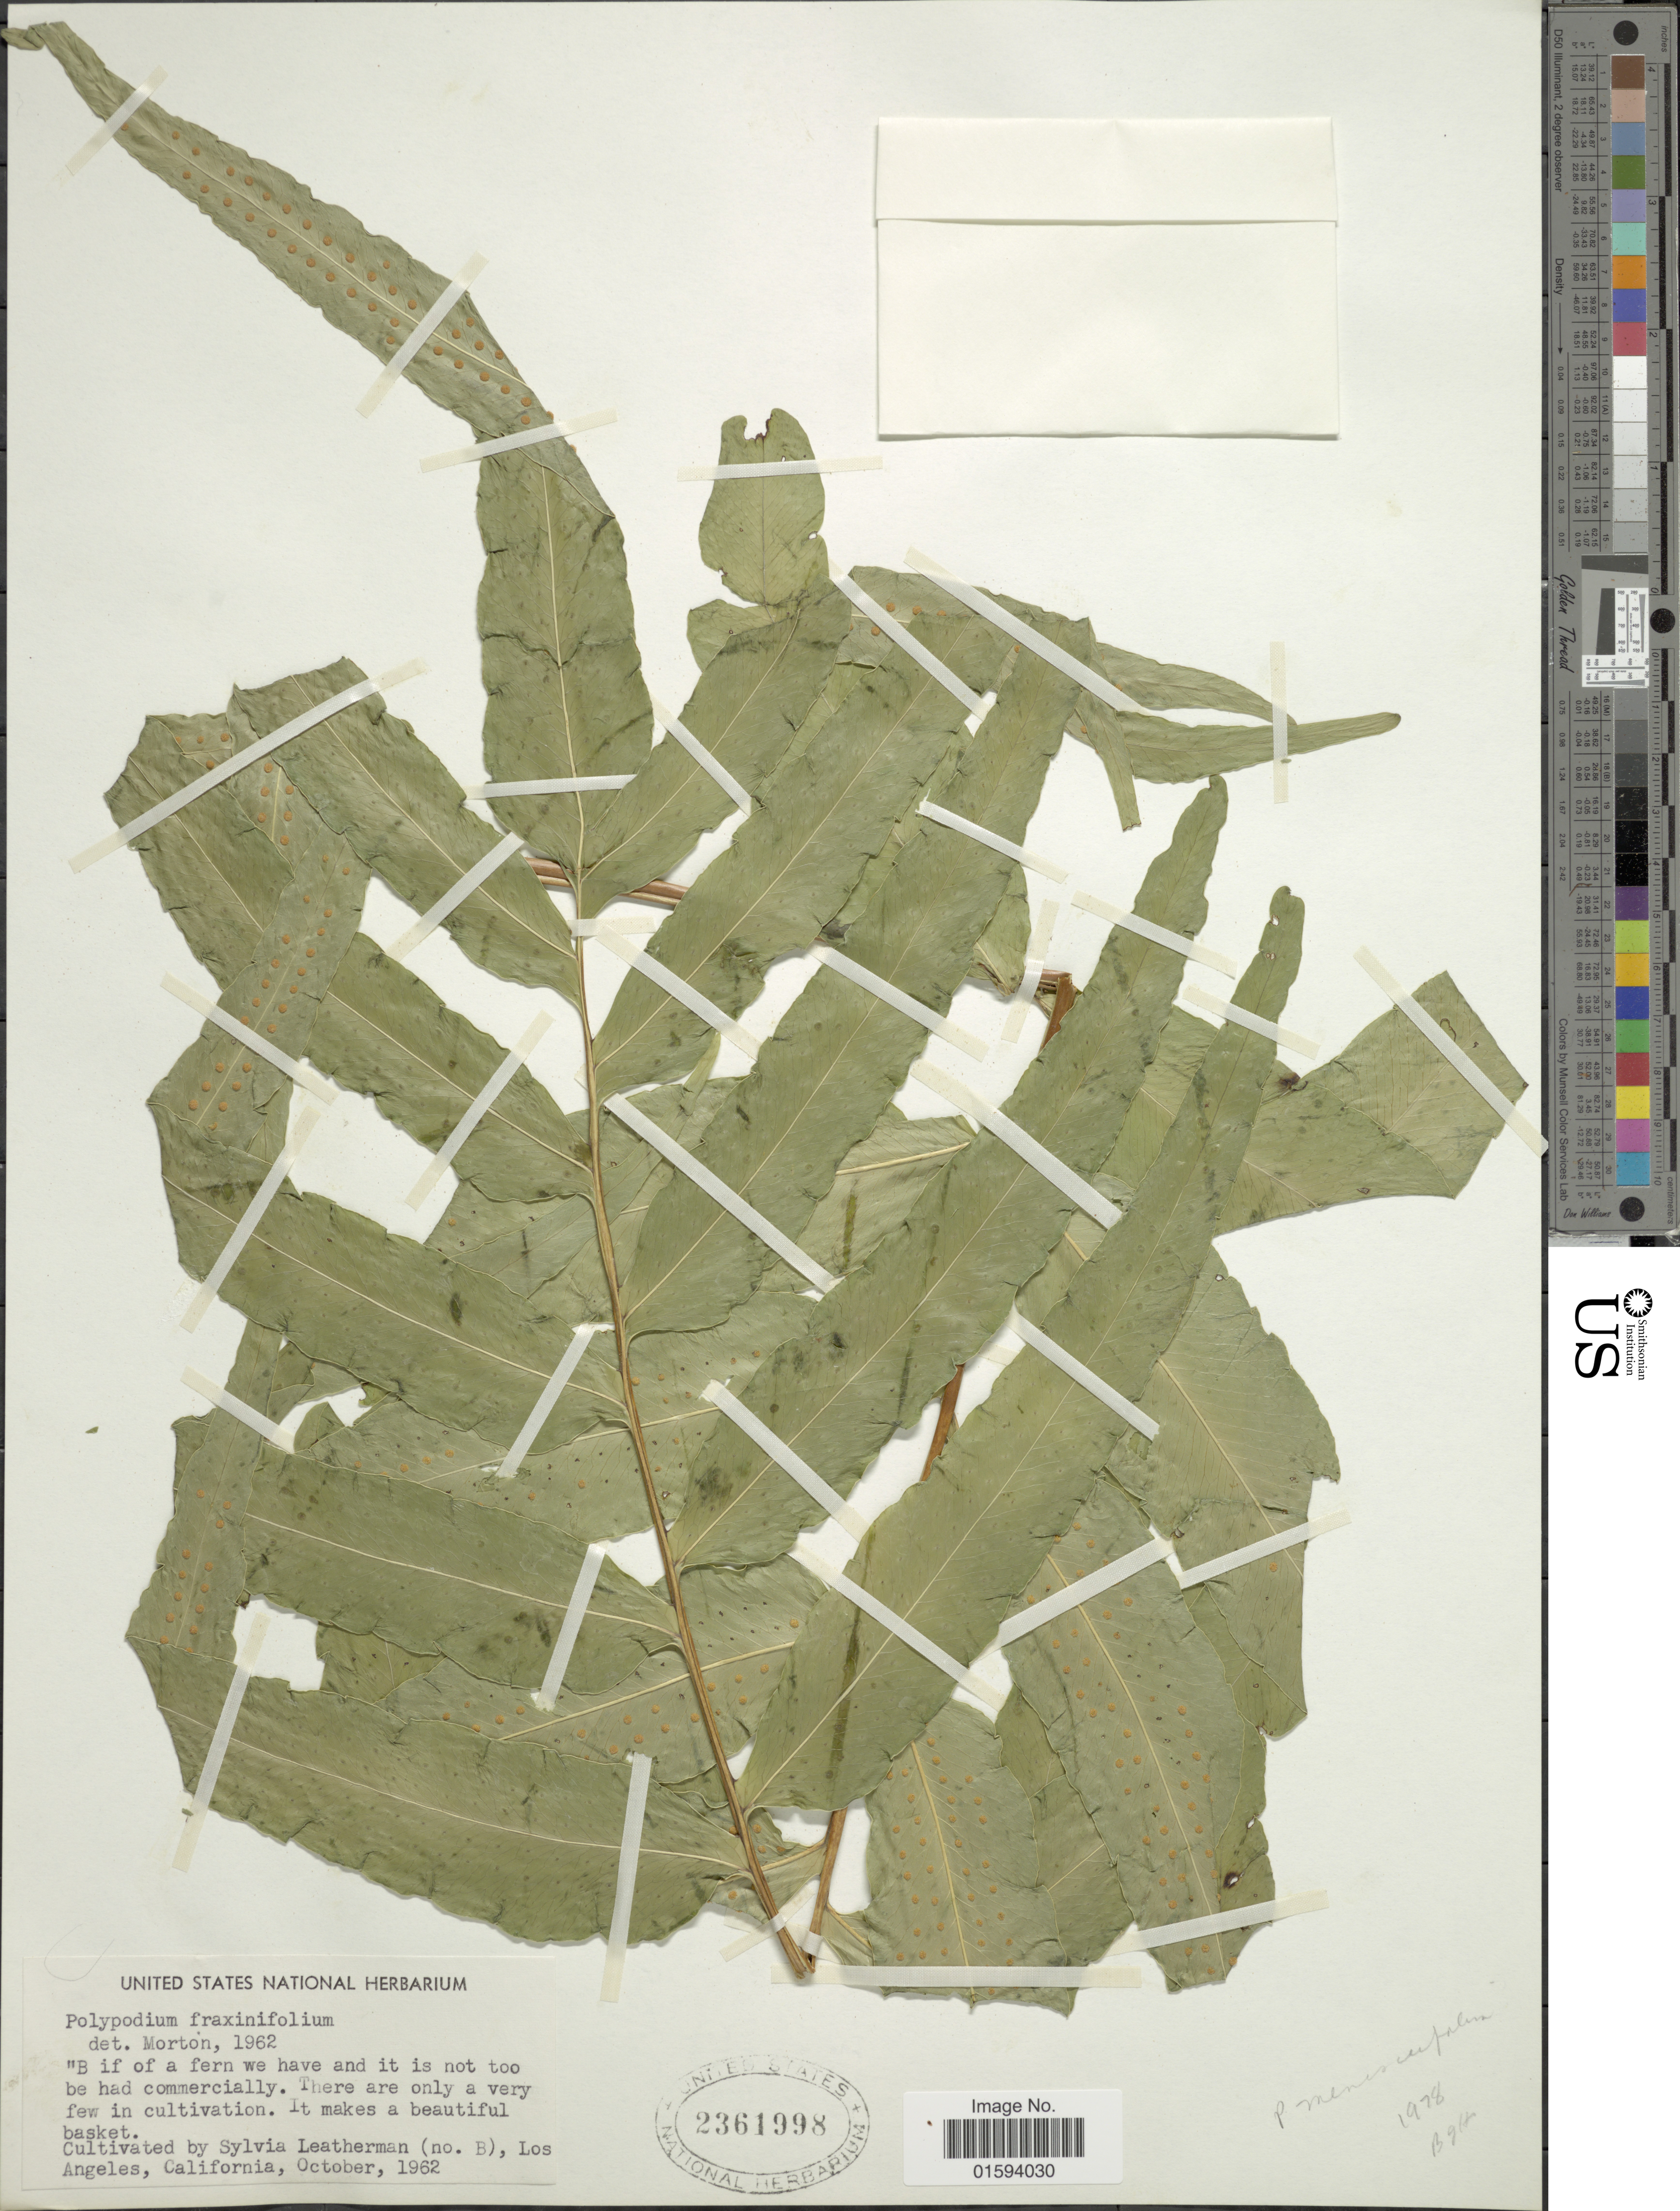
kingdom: Plantae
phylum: Tracheophyta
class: Polypodiopsida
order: Polypodiales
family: Polypodiaceae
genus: Polypodium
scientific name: Polypodium fraxinifolium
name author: Jacq.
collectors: S. Leatherman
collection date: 1962-10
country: United States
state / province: California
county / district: Los Angeles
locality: Cultivated by Sylvia Leatherman (no. B), Los Angeles, California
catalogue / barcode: US 2361998